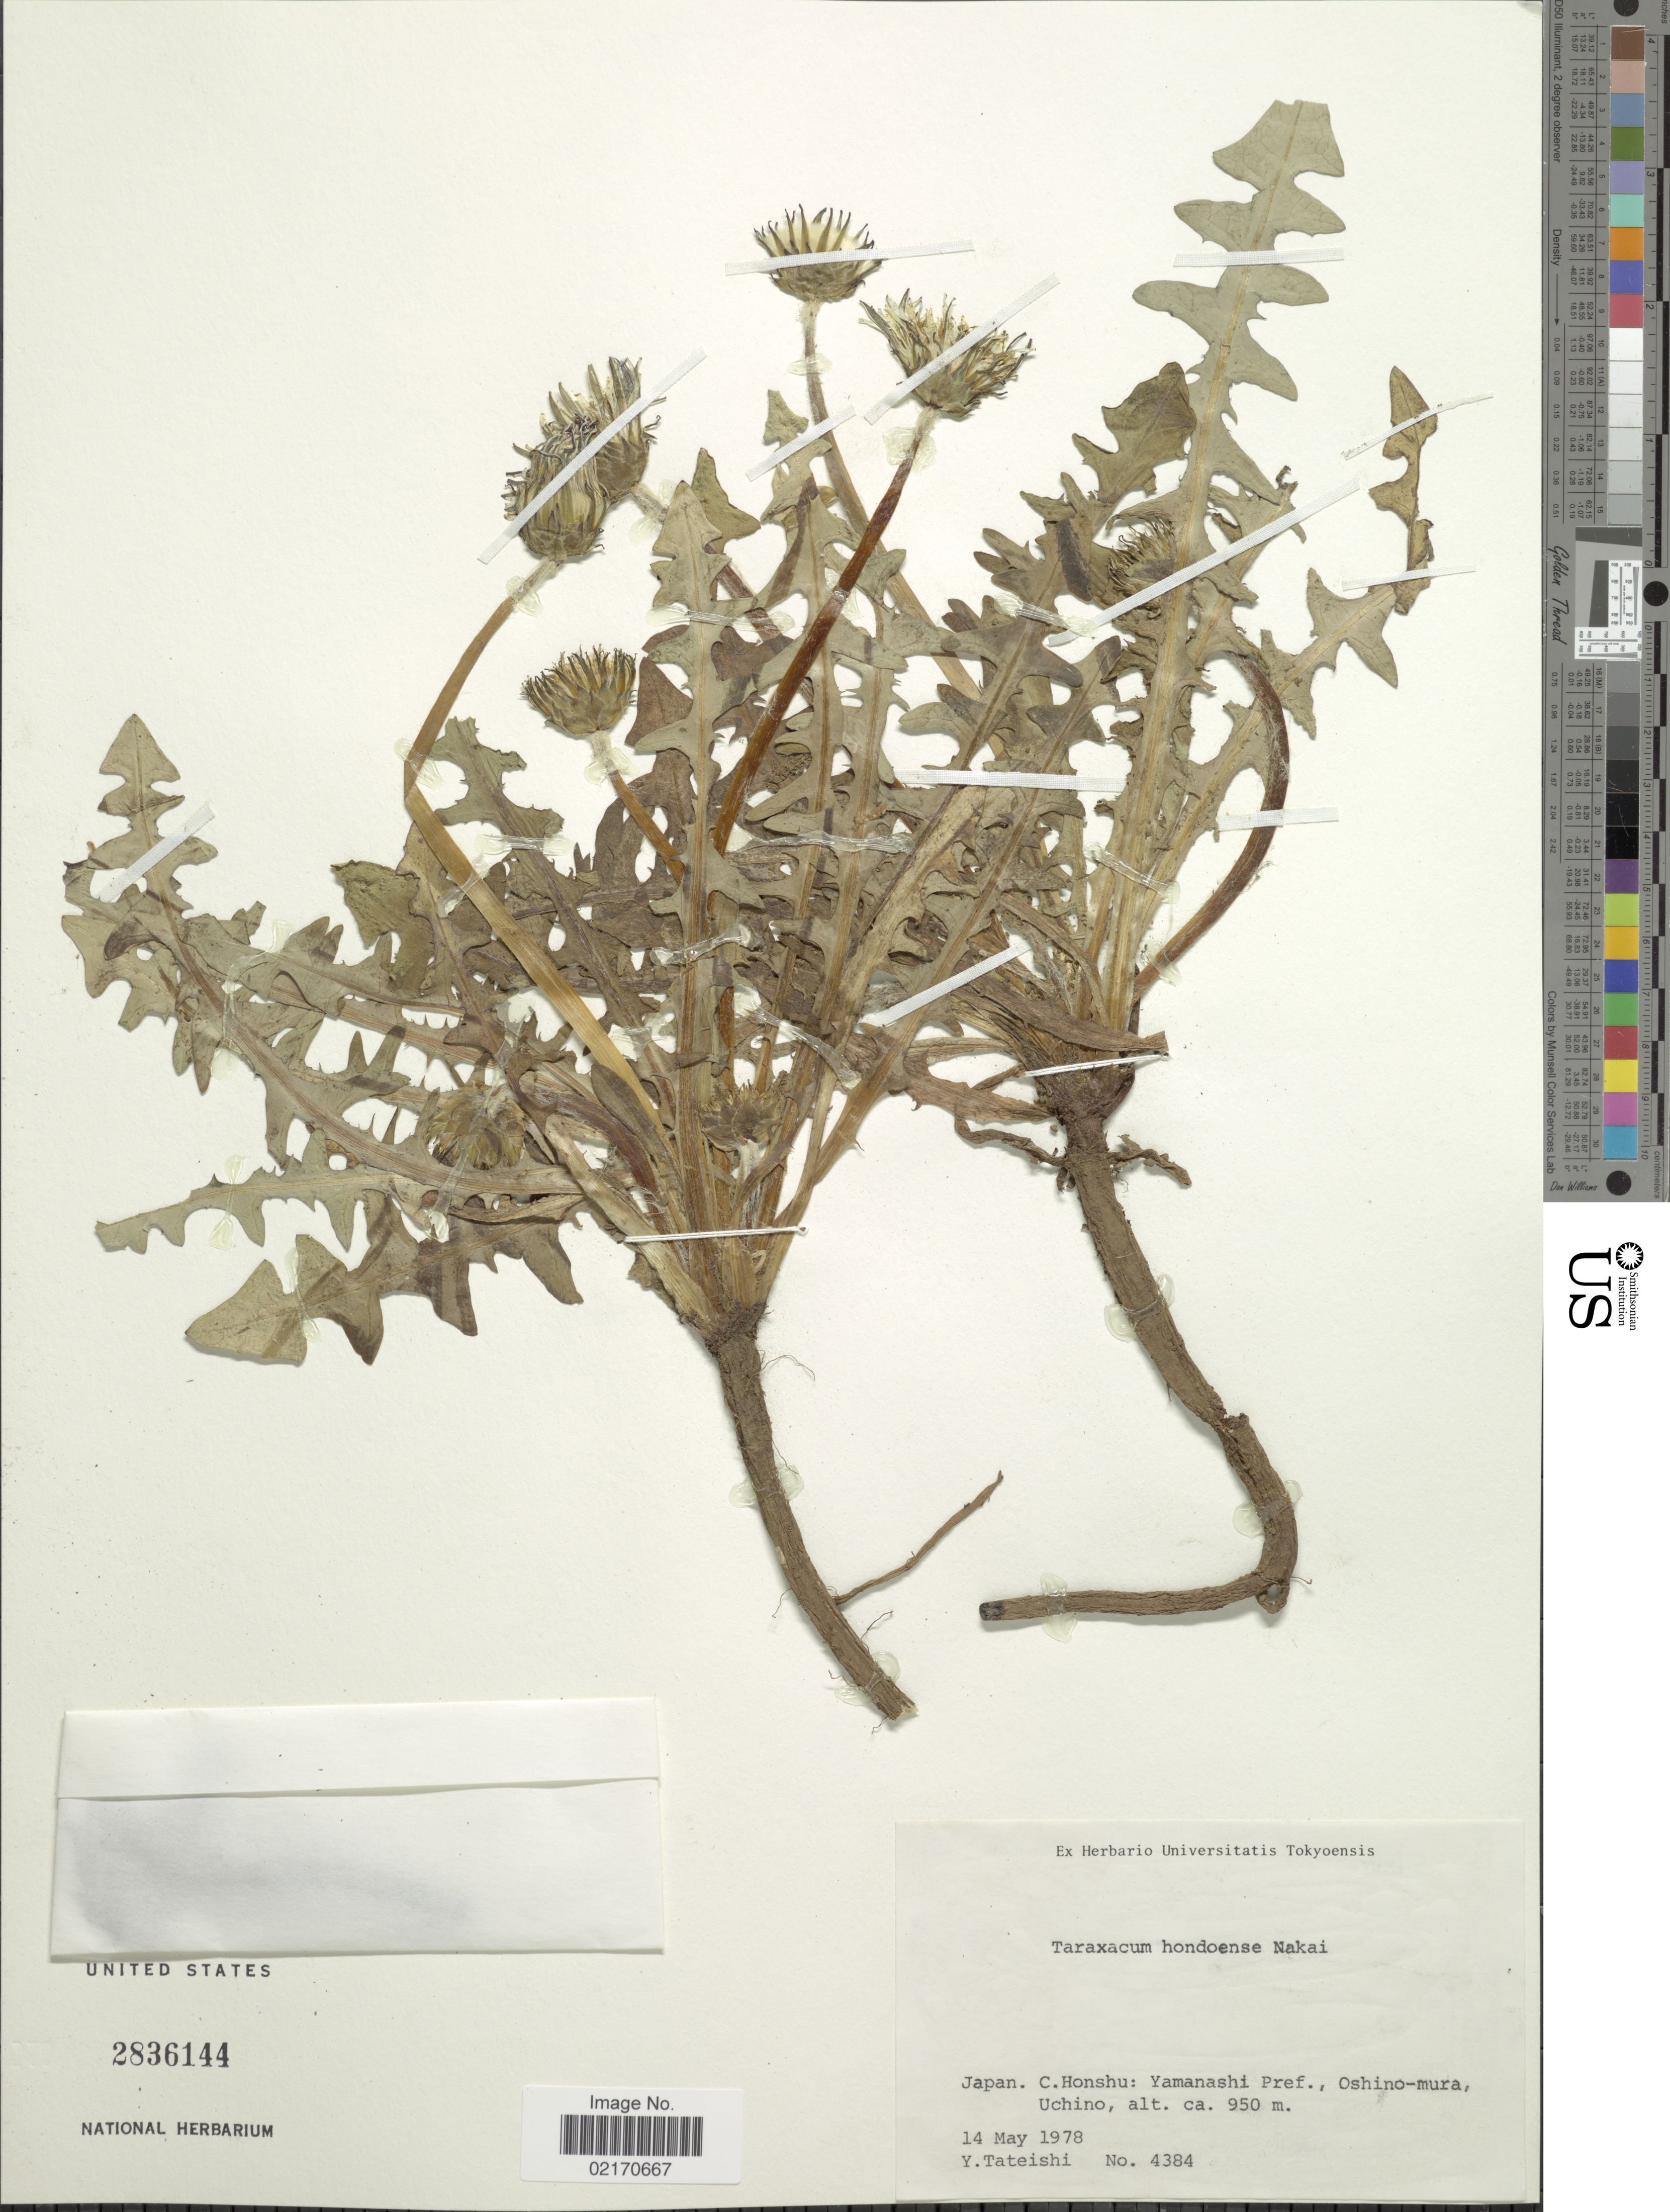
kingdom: Plantae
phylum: Tracheophyta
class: Magnoliopsida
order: Asterales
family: Asteraceae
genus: Taraxacum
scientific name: Taraxacum platycarpum subsp. hondoense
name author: (Nakai ex Koidz.) Morita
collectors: Y. Tateishi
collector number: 4384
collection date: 1978-05-14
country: Japan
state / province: Yamanasi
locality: C. Honshu: Yamanashi Pref., Oshino-mura, Uchino.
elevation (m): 950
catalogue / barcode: US 2836144